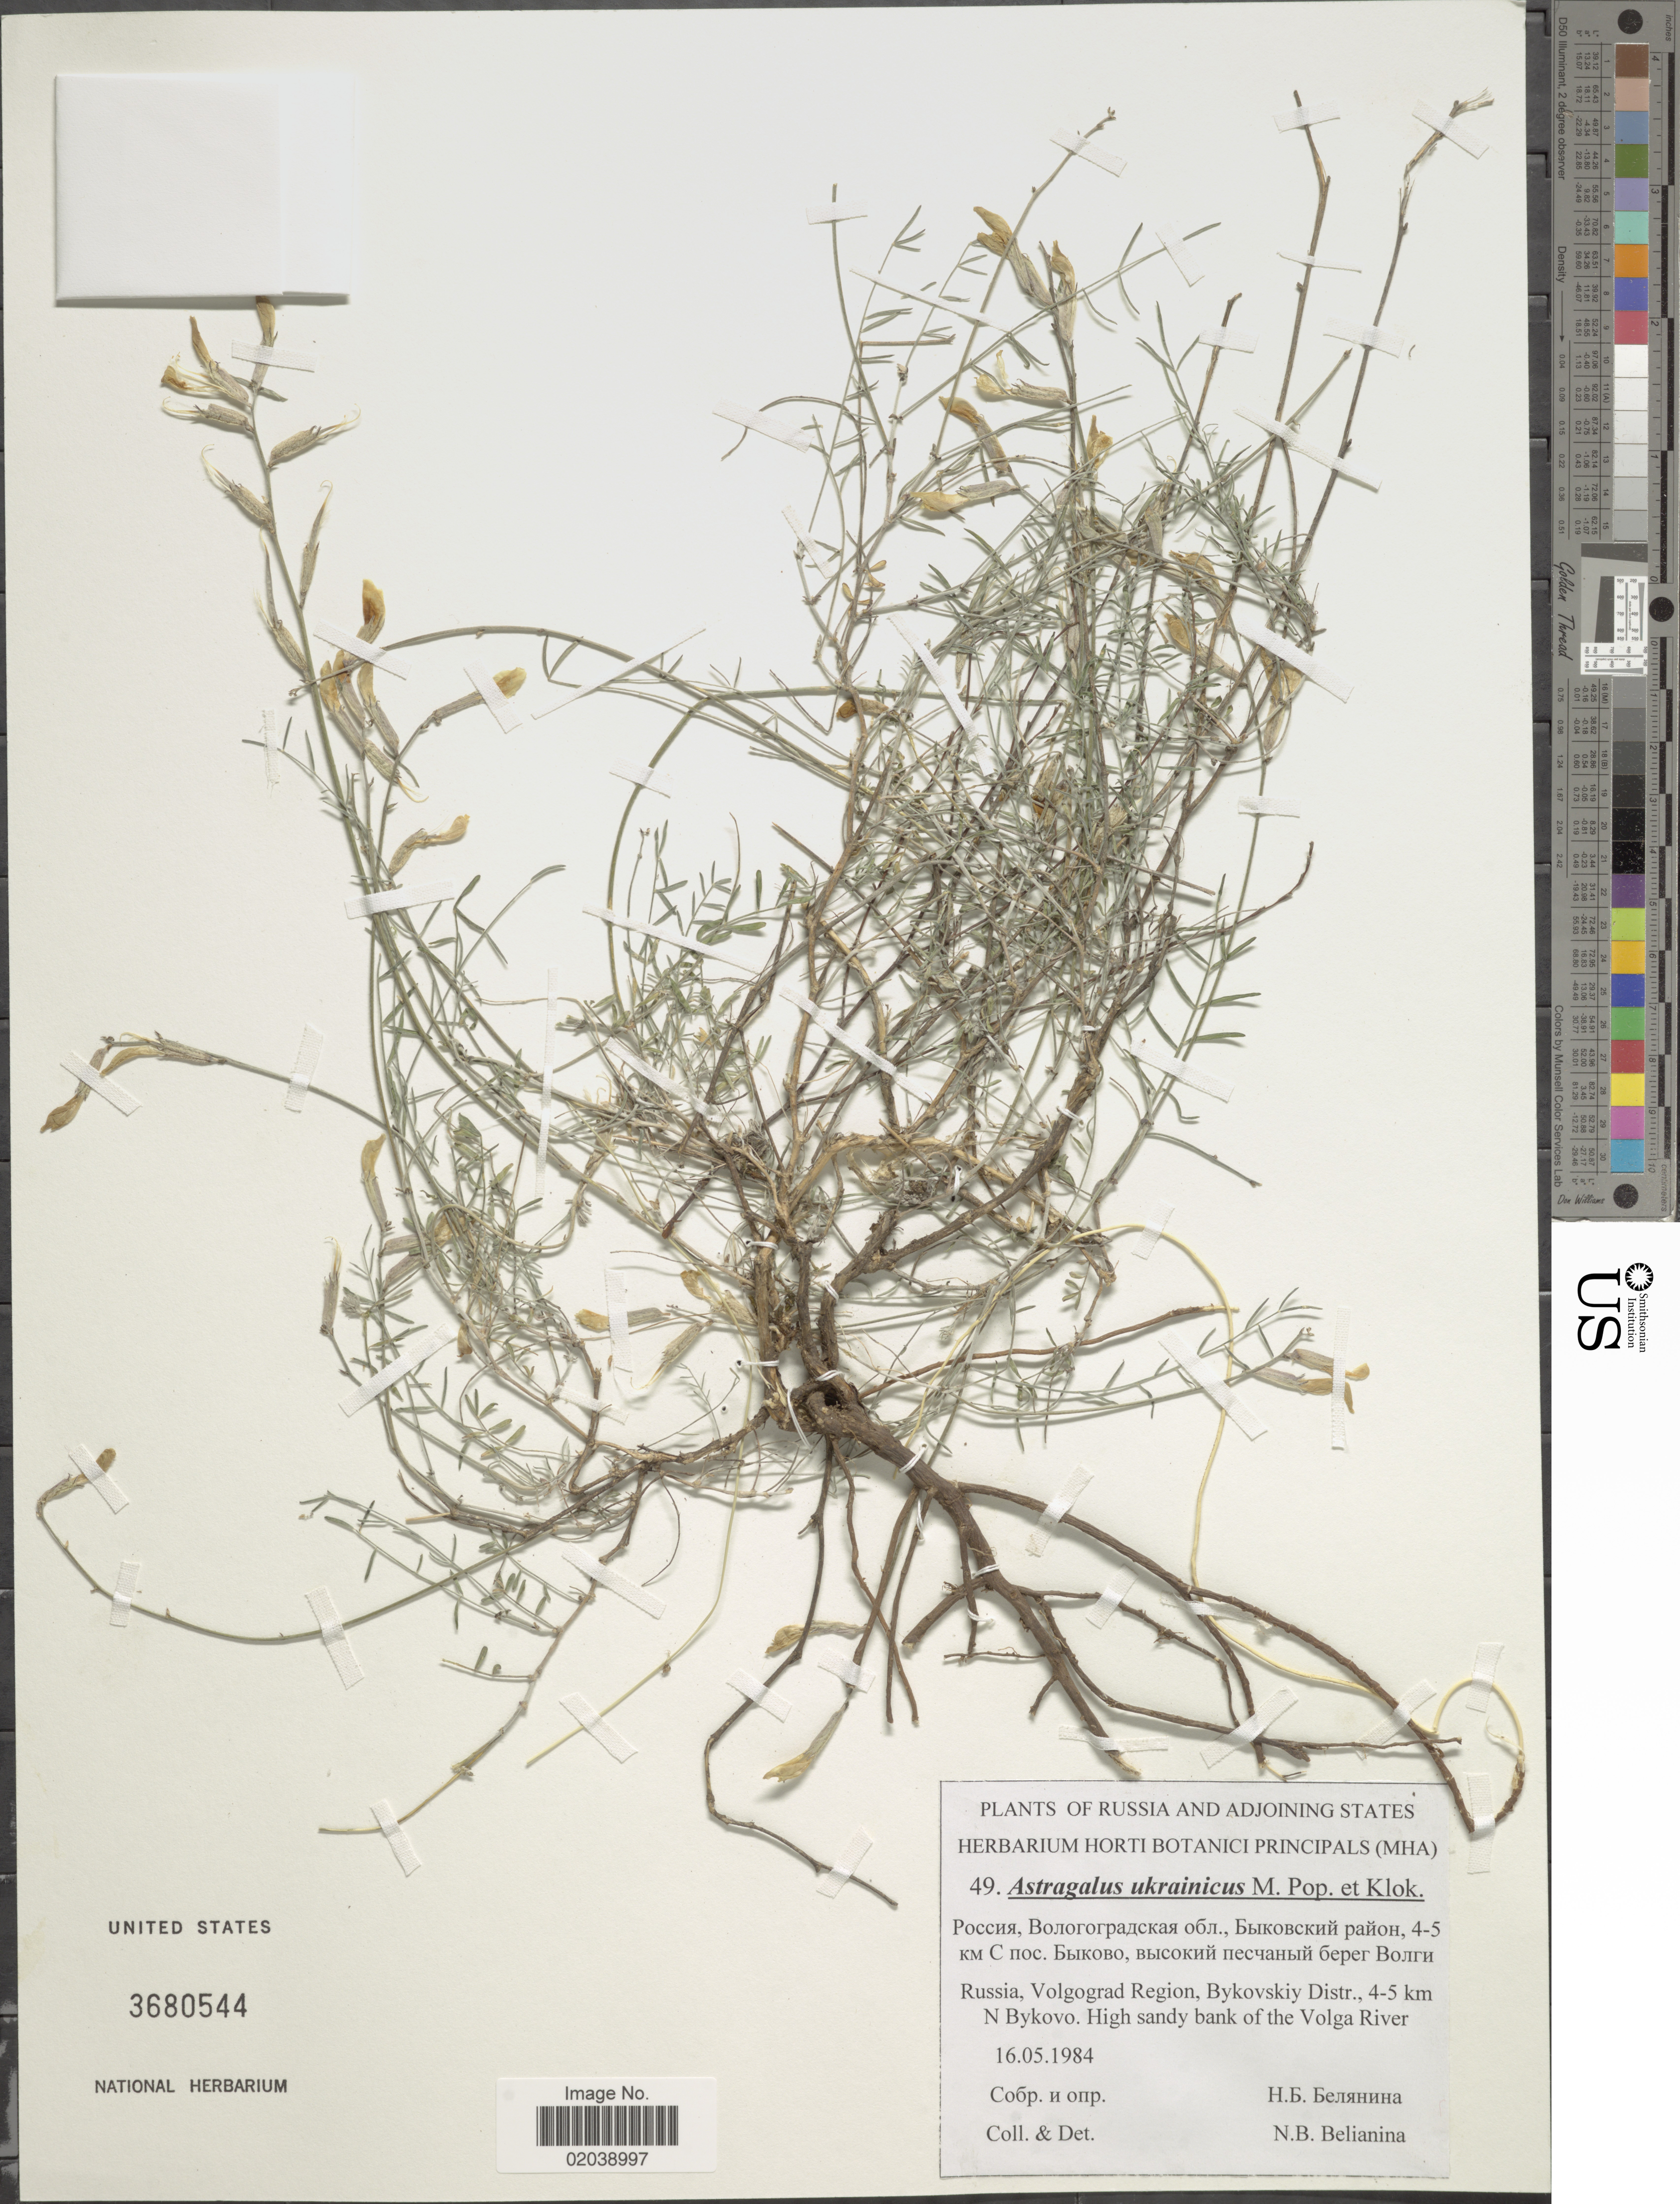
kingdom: Plantae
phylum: Tracheophyta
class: Magnoliopsida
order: Fabales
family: Fabaceae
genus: Astragalus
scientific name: Astragalus ukrainicus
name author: Popov & Klokov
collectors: N. Belianina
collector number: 49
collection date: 1984-05-16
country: Russian Federation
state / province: Volgograd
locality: Russia, Volgograd Region, Bykovskiy Distr. 4-5 km N Bykovo, High sandy bank of the Volga River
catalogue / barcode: US 3680544